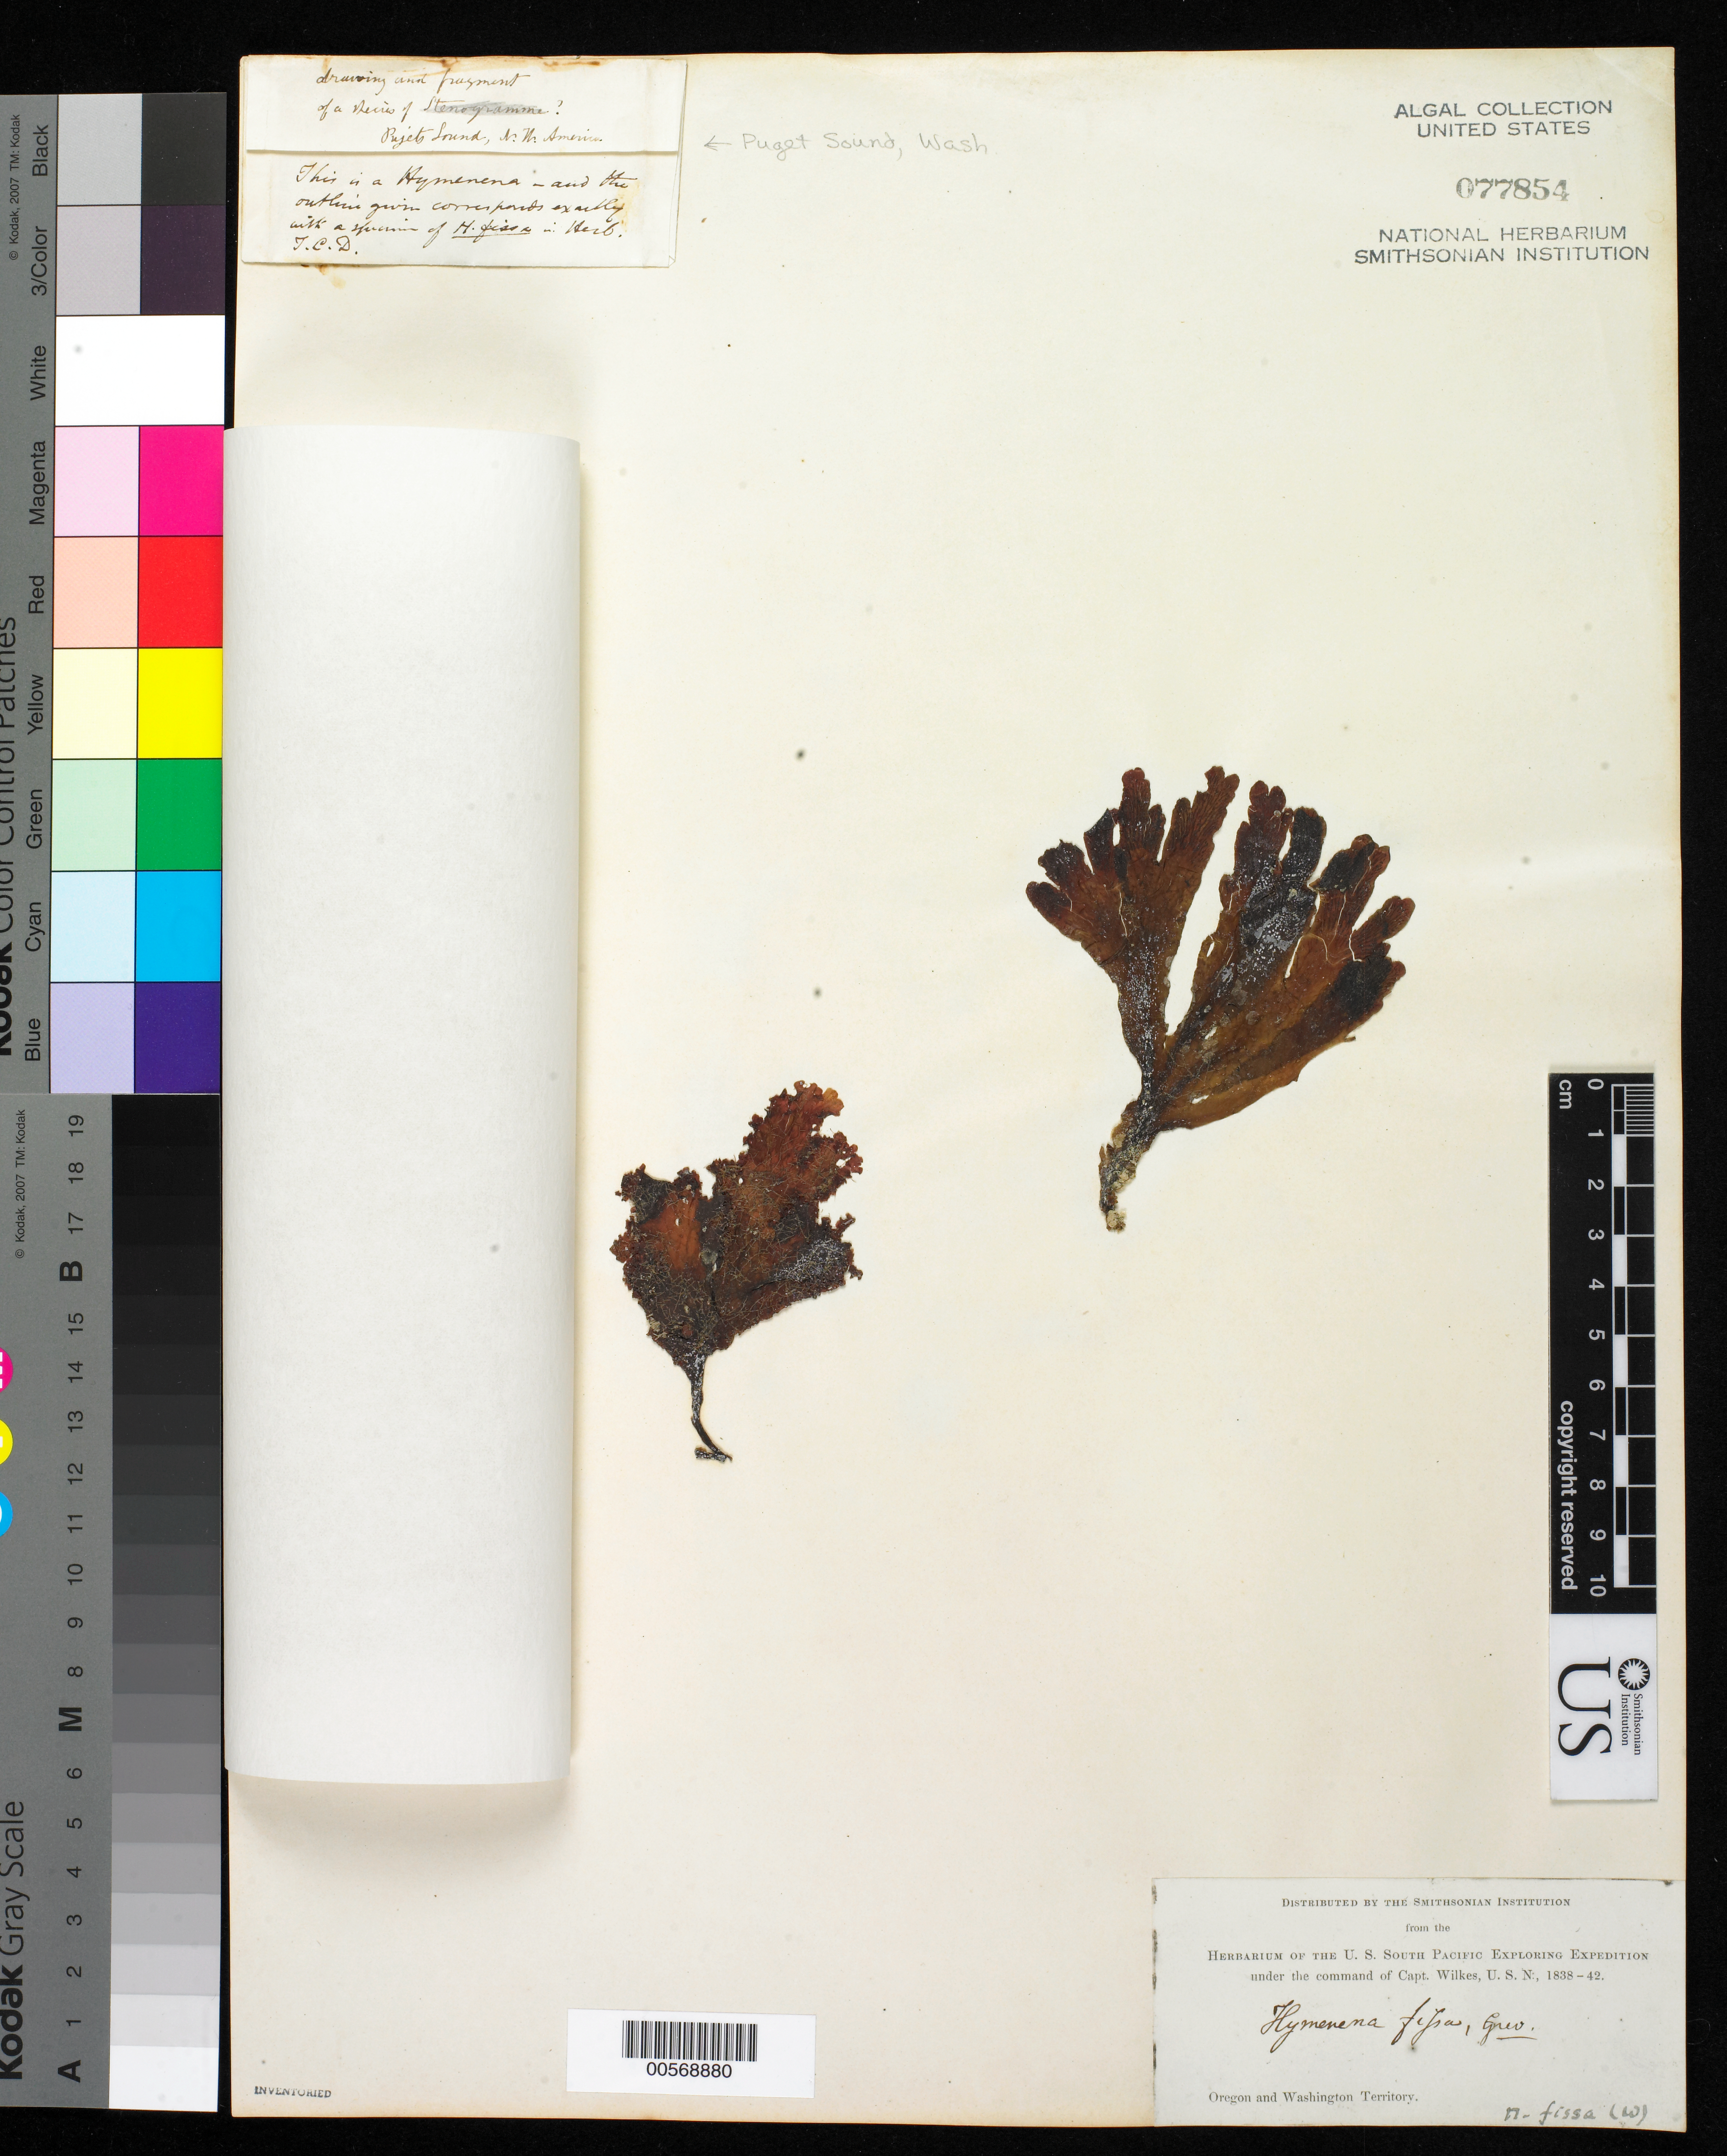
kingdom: Plantae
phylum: Rhodophyta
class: Florideophyceae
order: Ceramiales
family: Delesseriaceae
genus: Nitophyllum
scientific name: Nitophyllum fissa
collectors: W. D. Brackenridge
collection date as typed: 1841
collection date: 1841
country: United States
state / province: Washington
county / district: King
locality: Puget Sound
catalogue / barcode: US 77854